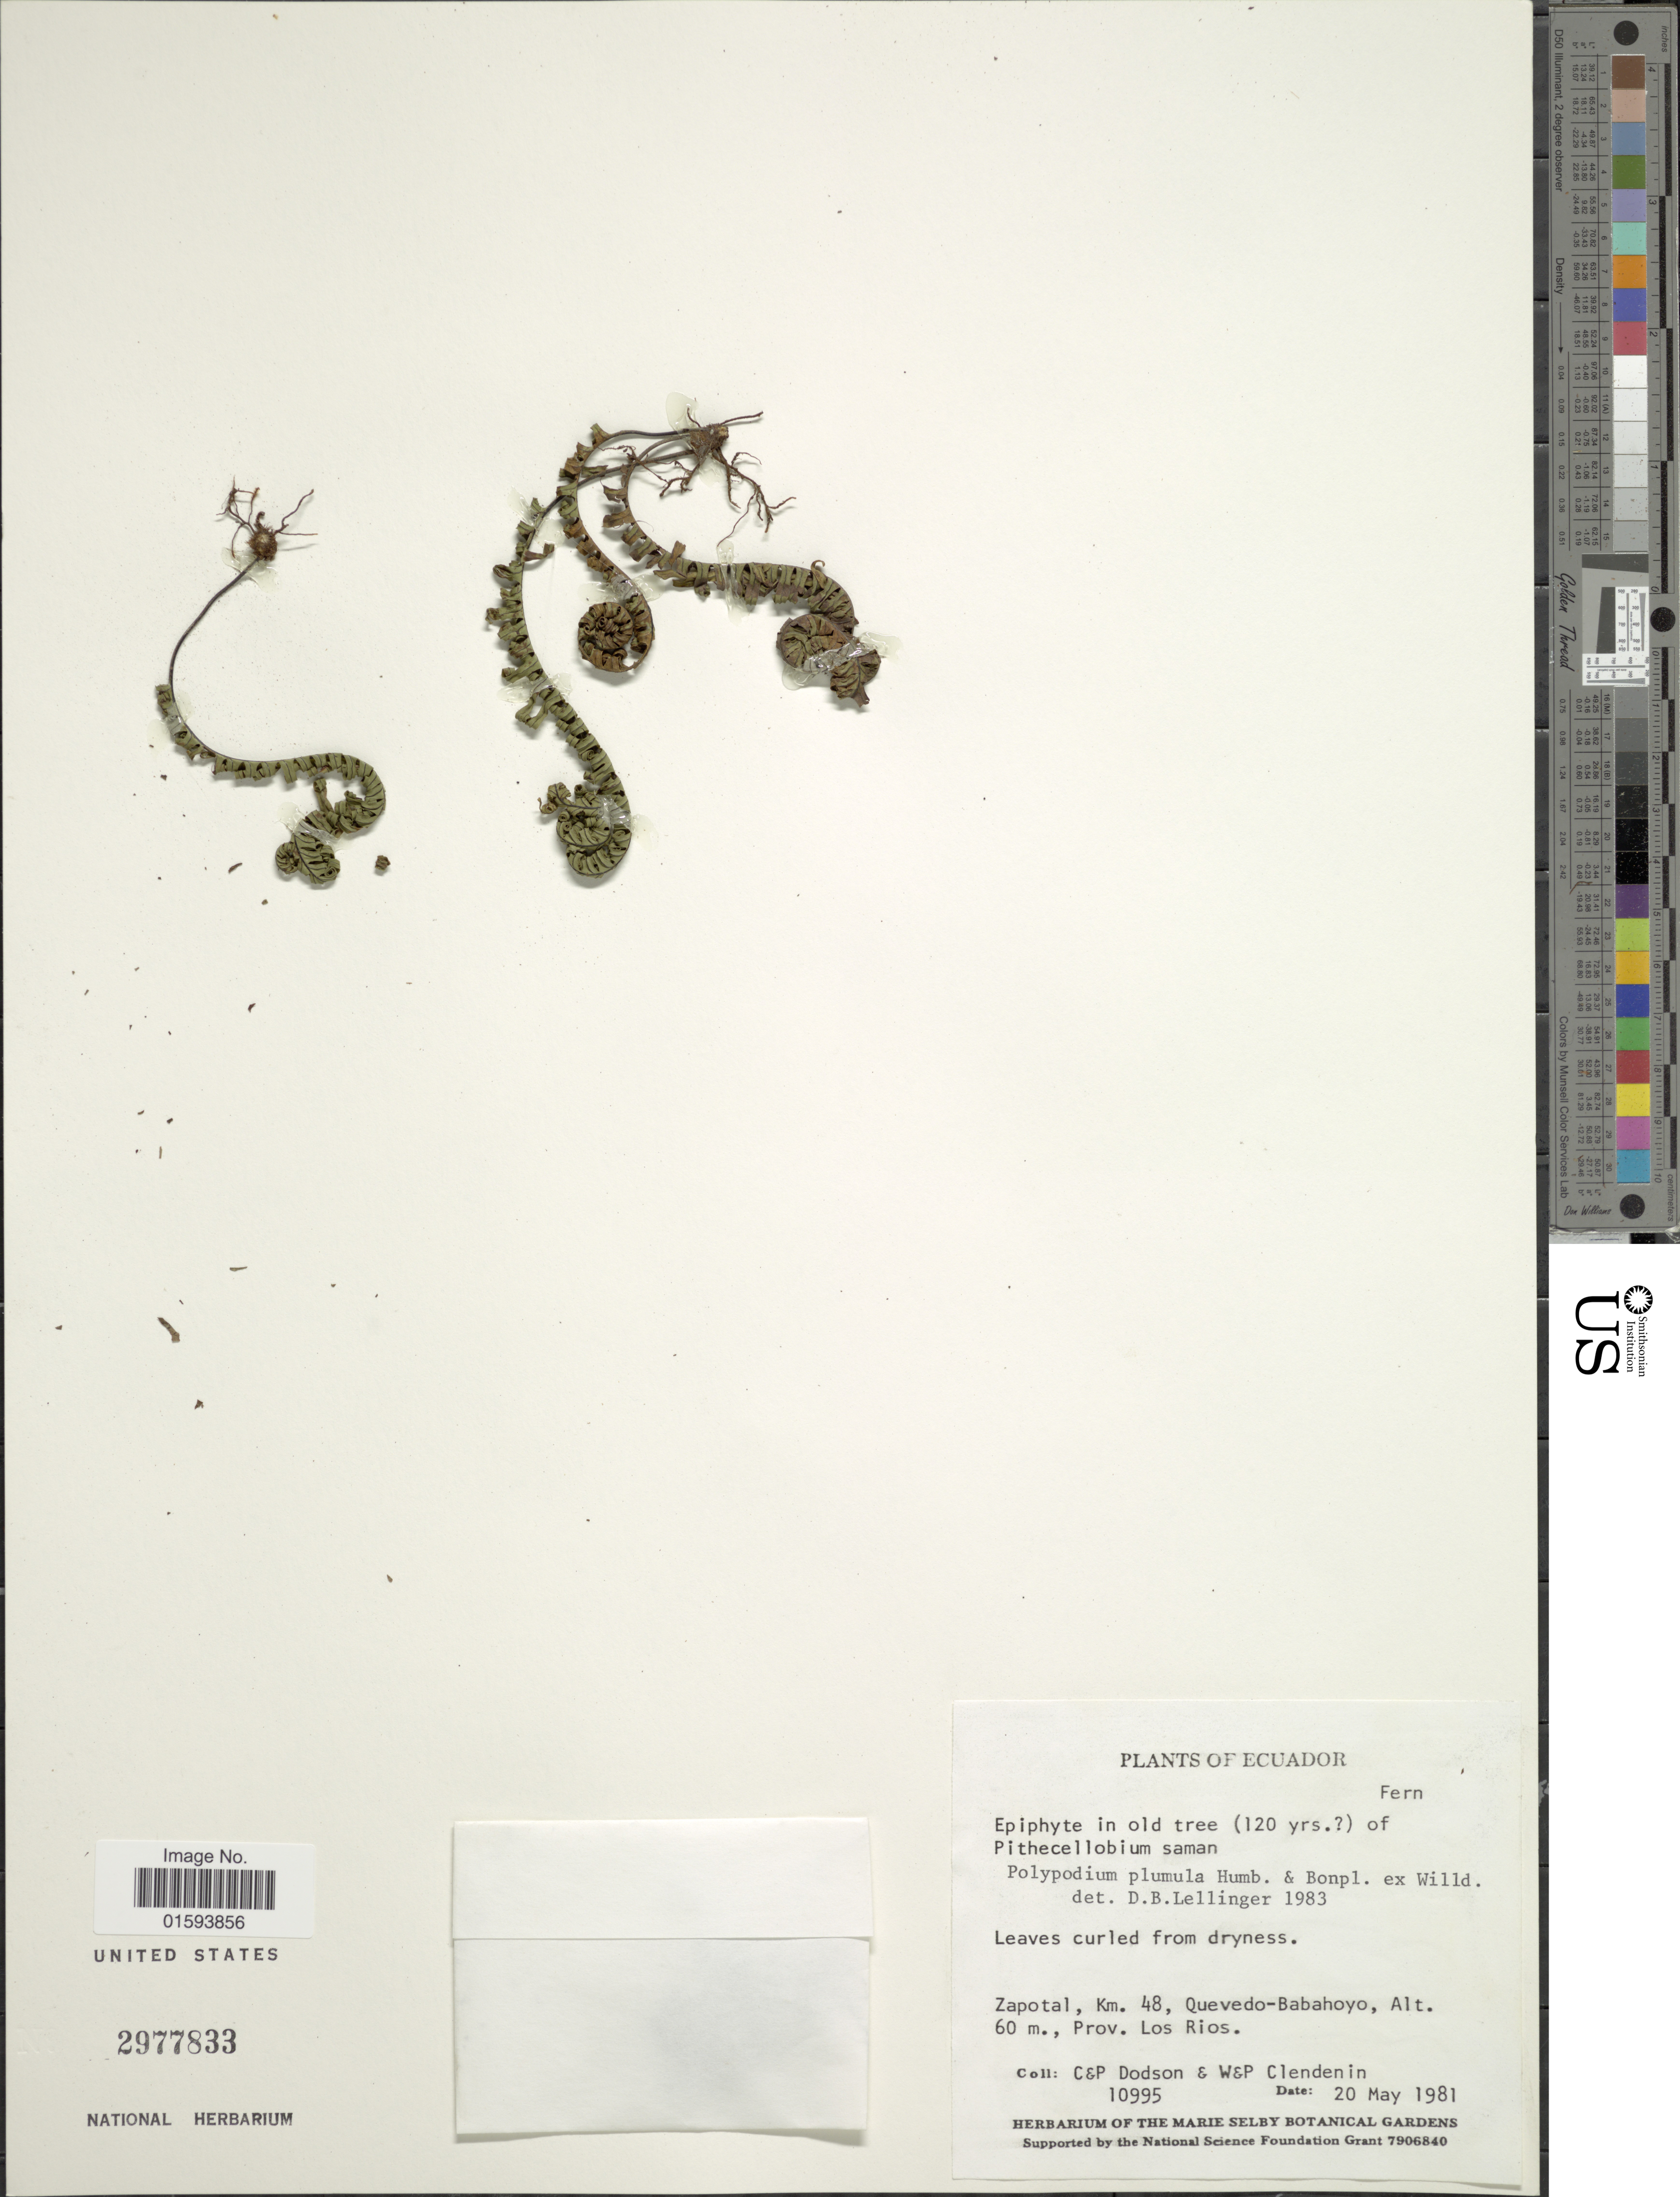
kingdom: Plantae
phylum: Tracheophyta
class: Polypodiopsida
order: Polypodiales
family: Polypodiaceae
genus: Pecluma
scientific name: Pecluma plumula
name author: (Humb. & Bonpl. ex Willd.) M.G. Price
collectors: C. Dodson, P. M. Dodson, W. Clendenin & P. Clendenin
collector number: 10995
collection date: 1981-05-20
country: Ecuador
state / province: Los Ríos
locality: Zapotal, Km. 48, Quevedo-Babahoyo.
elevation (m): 60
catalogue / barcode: US 2977833